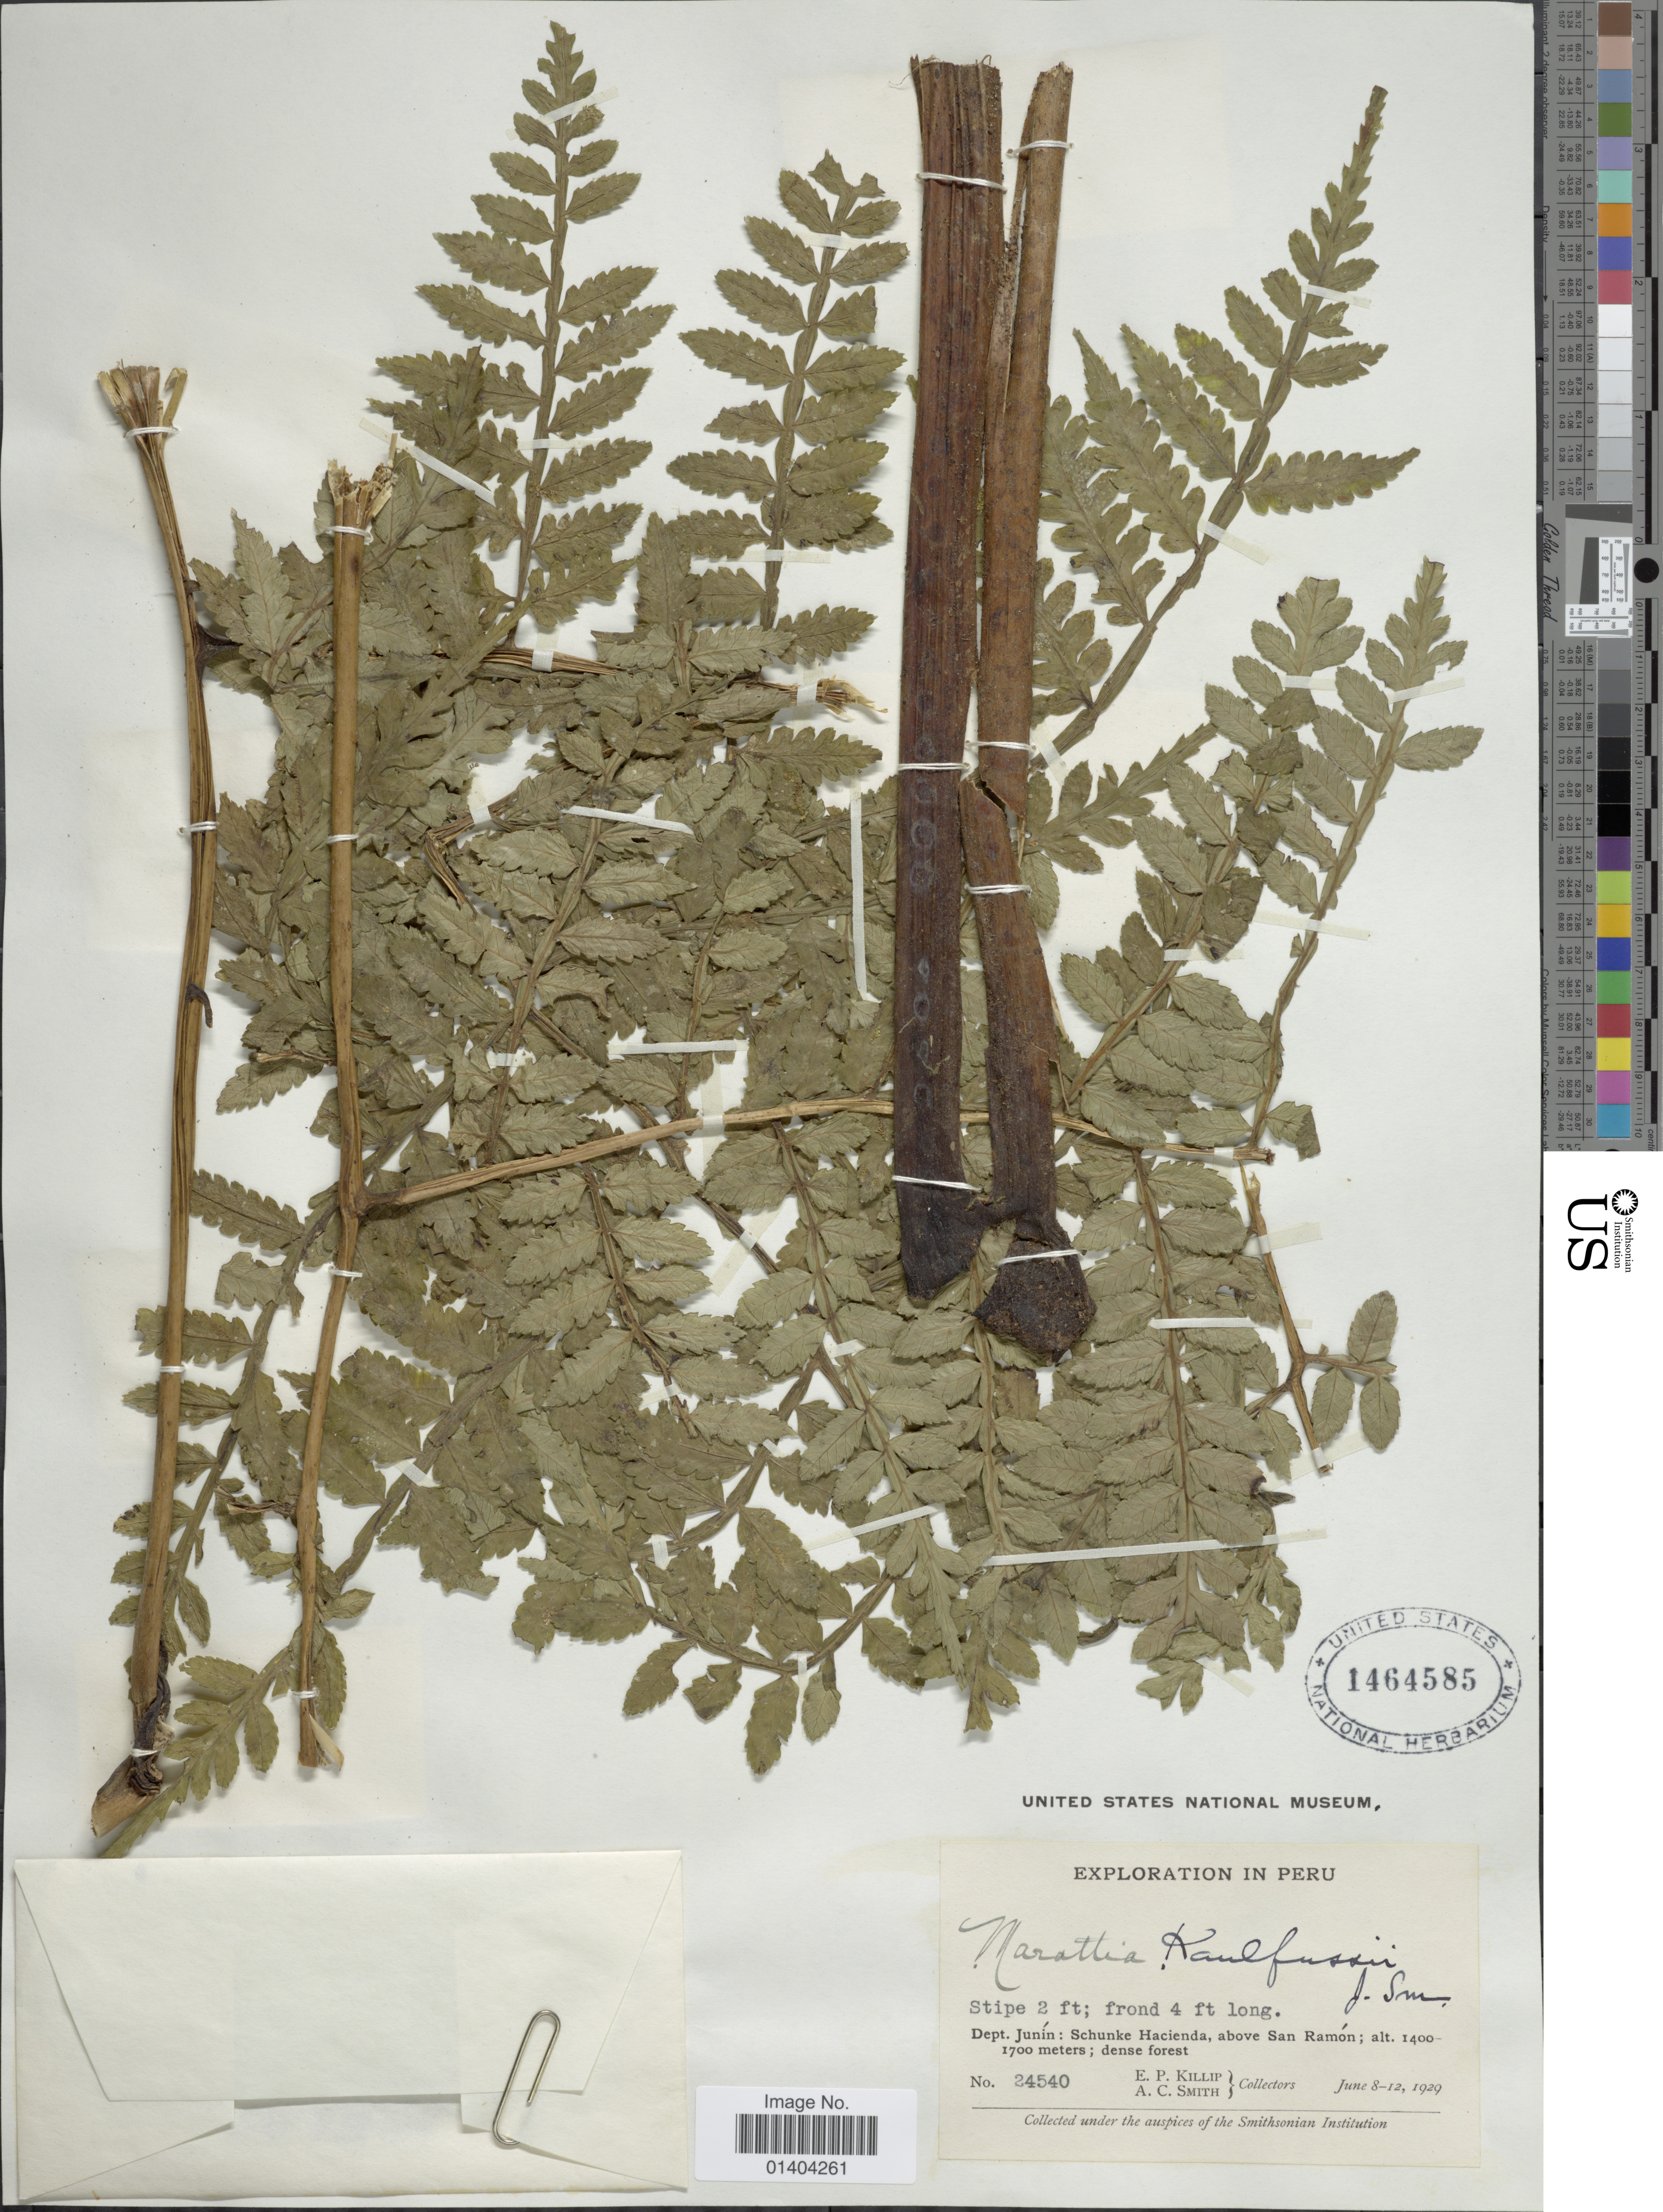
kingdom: Plantae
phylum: Tracheophyta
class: Polypodiopsida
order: Marattiales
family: Marattiaceae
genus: Marattia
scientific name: Marattia laevis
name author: Sm.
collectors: E. P. Killip & A. C. Smith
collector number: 24540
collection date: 1929-06-08/1929-06-12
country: Peru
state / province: Junín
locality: Dept. Junín; Schunke Hacienda above San Ramón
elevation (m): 1400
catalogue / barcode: US 1464585